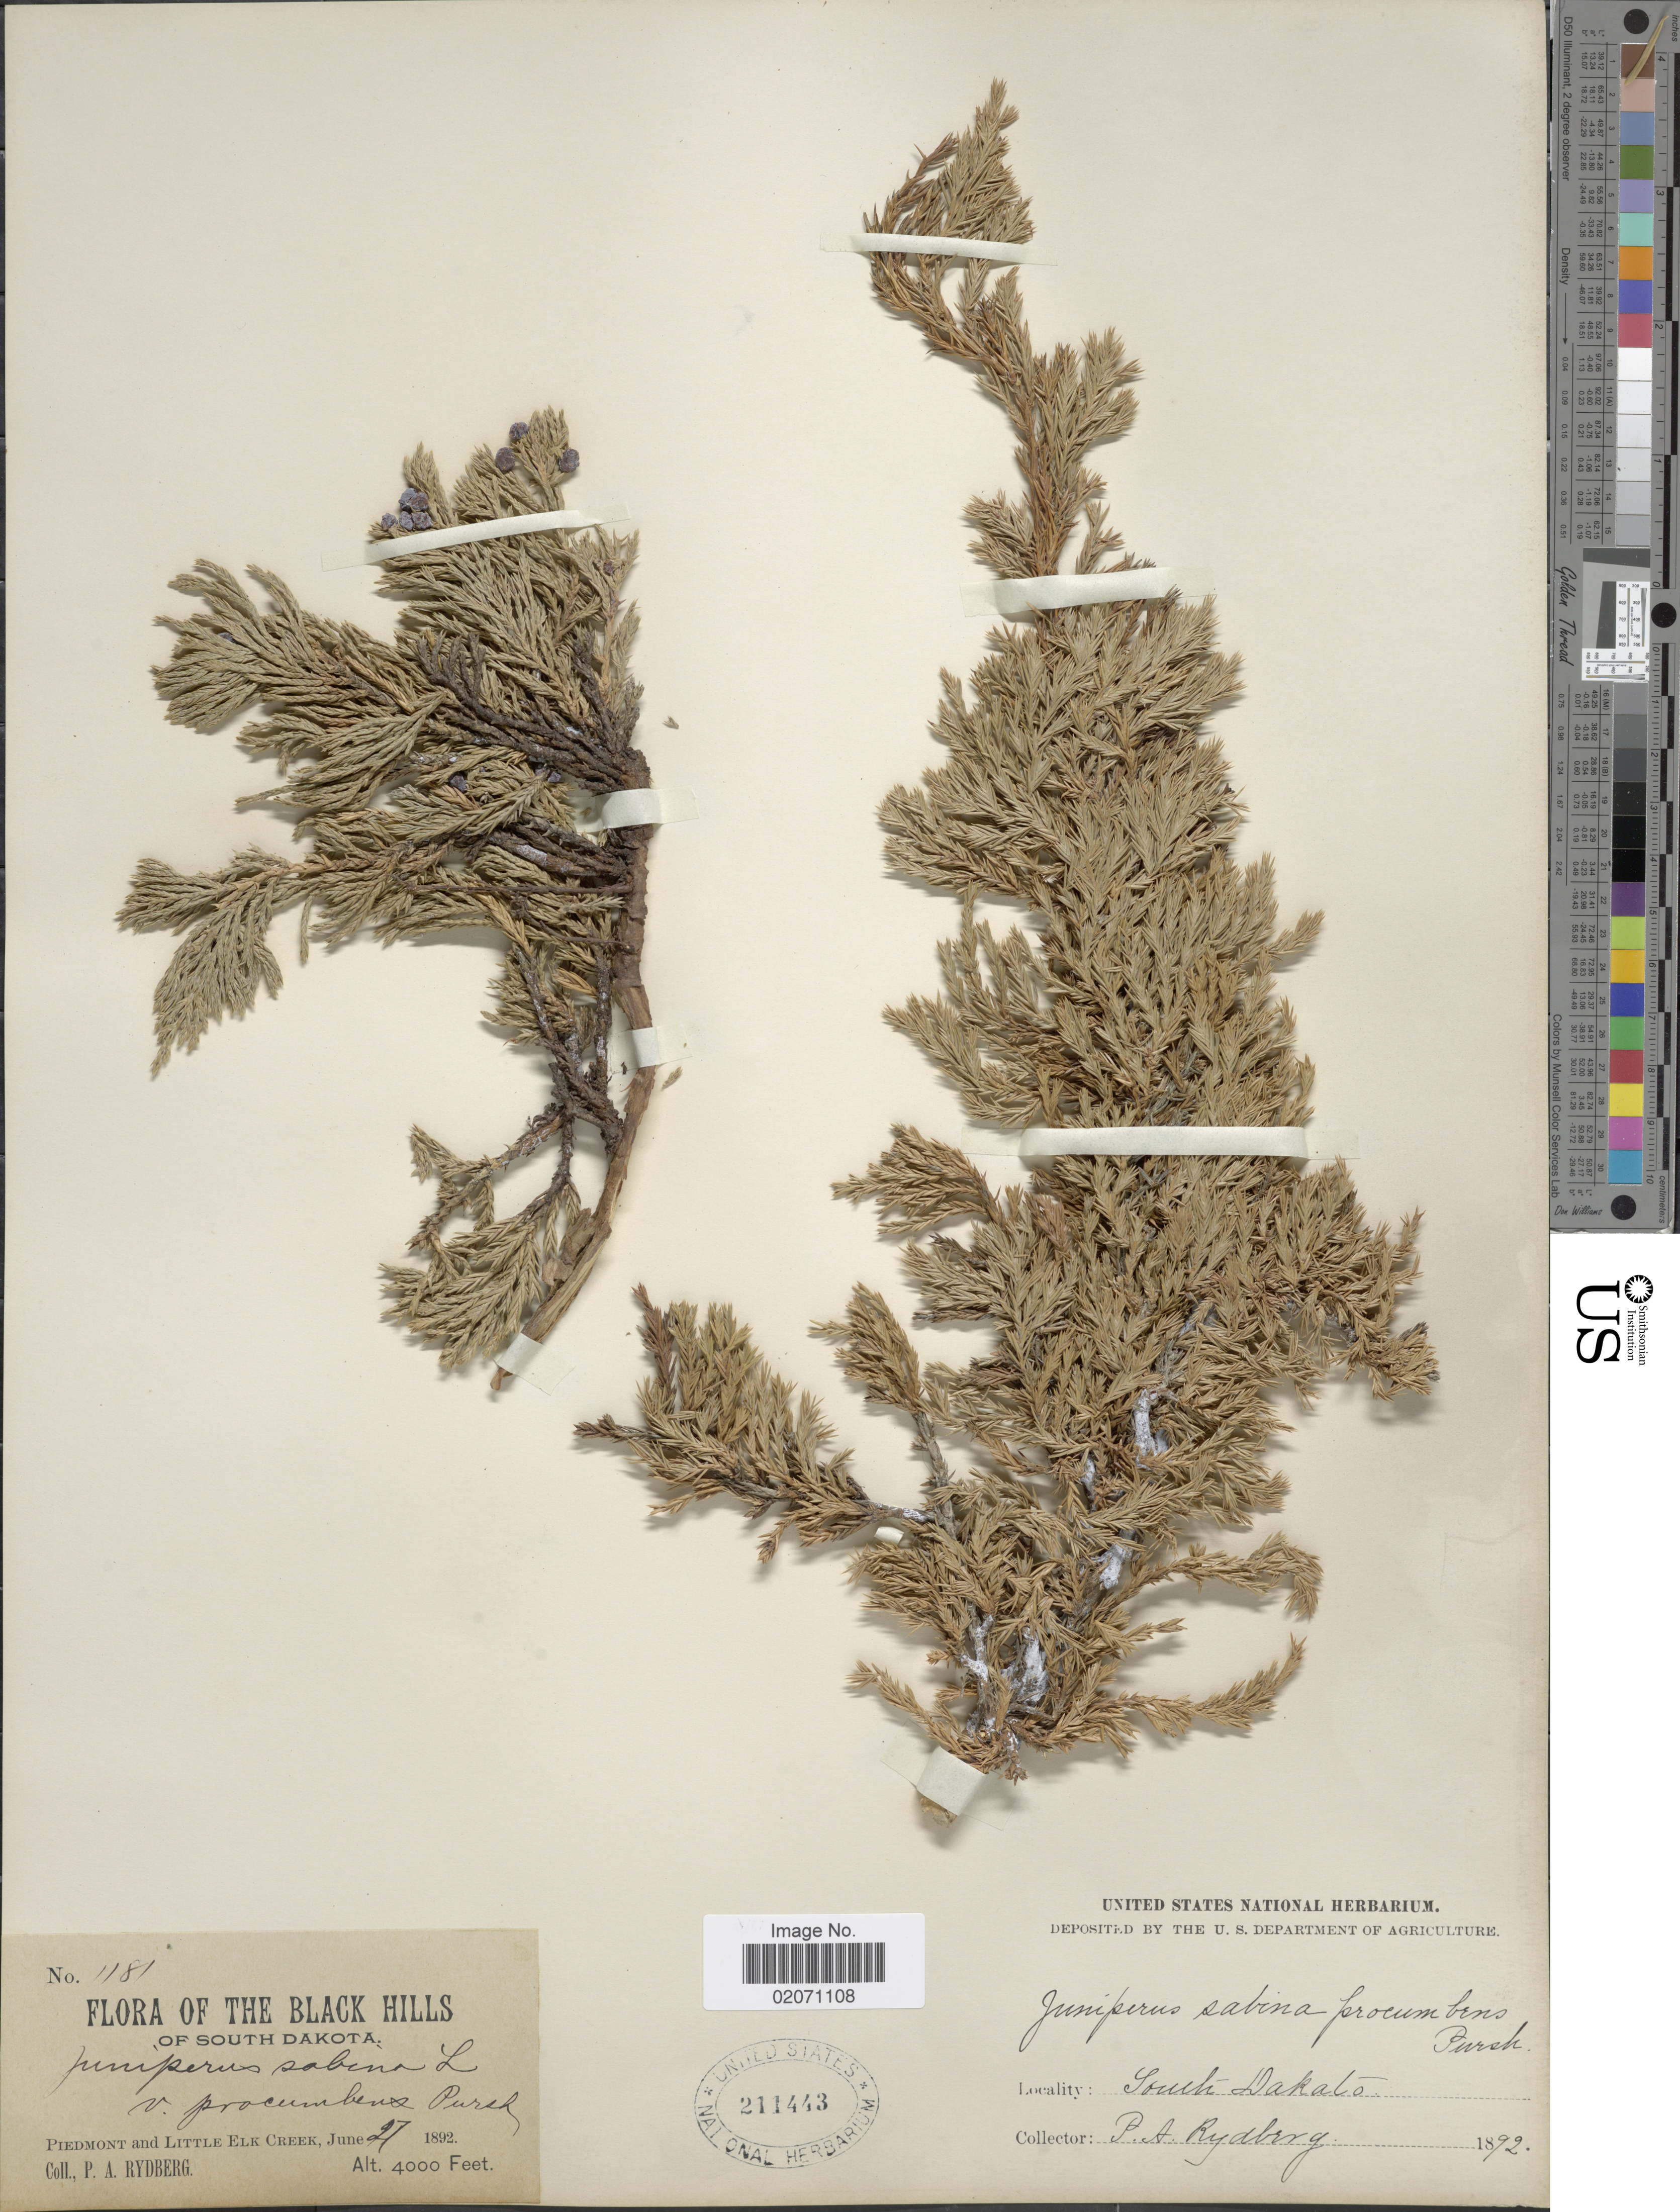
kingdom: Plantae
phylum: Tracheophyta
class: Pinopsida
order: Pinales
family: Cupressaceae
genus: Juniperus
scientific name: Juniperus horizontalis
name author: Moench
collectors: P. A. Rydberg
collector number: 1181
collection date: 1892-06-27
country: United States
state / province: South Dakota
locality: The Black Hills, Piedmont and Little Elk Creek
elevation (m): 1219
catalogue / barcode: US 211443